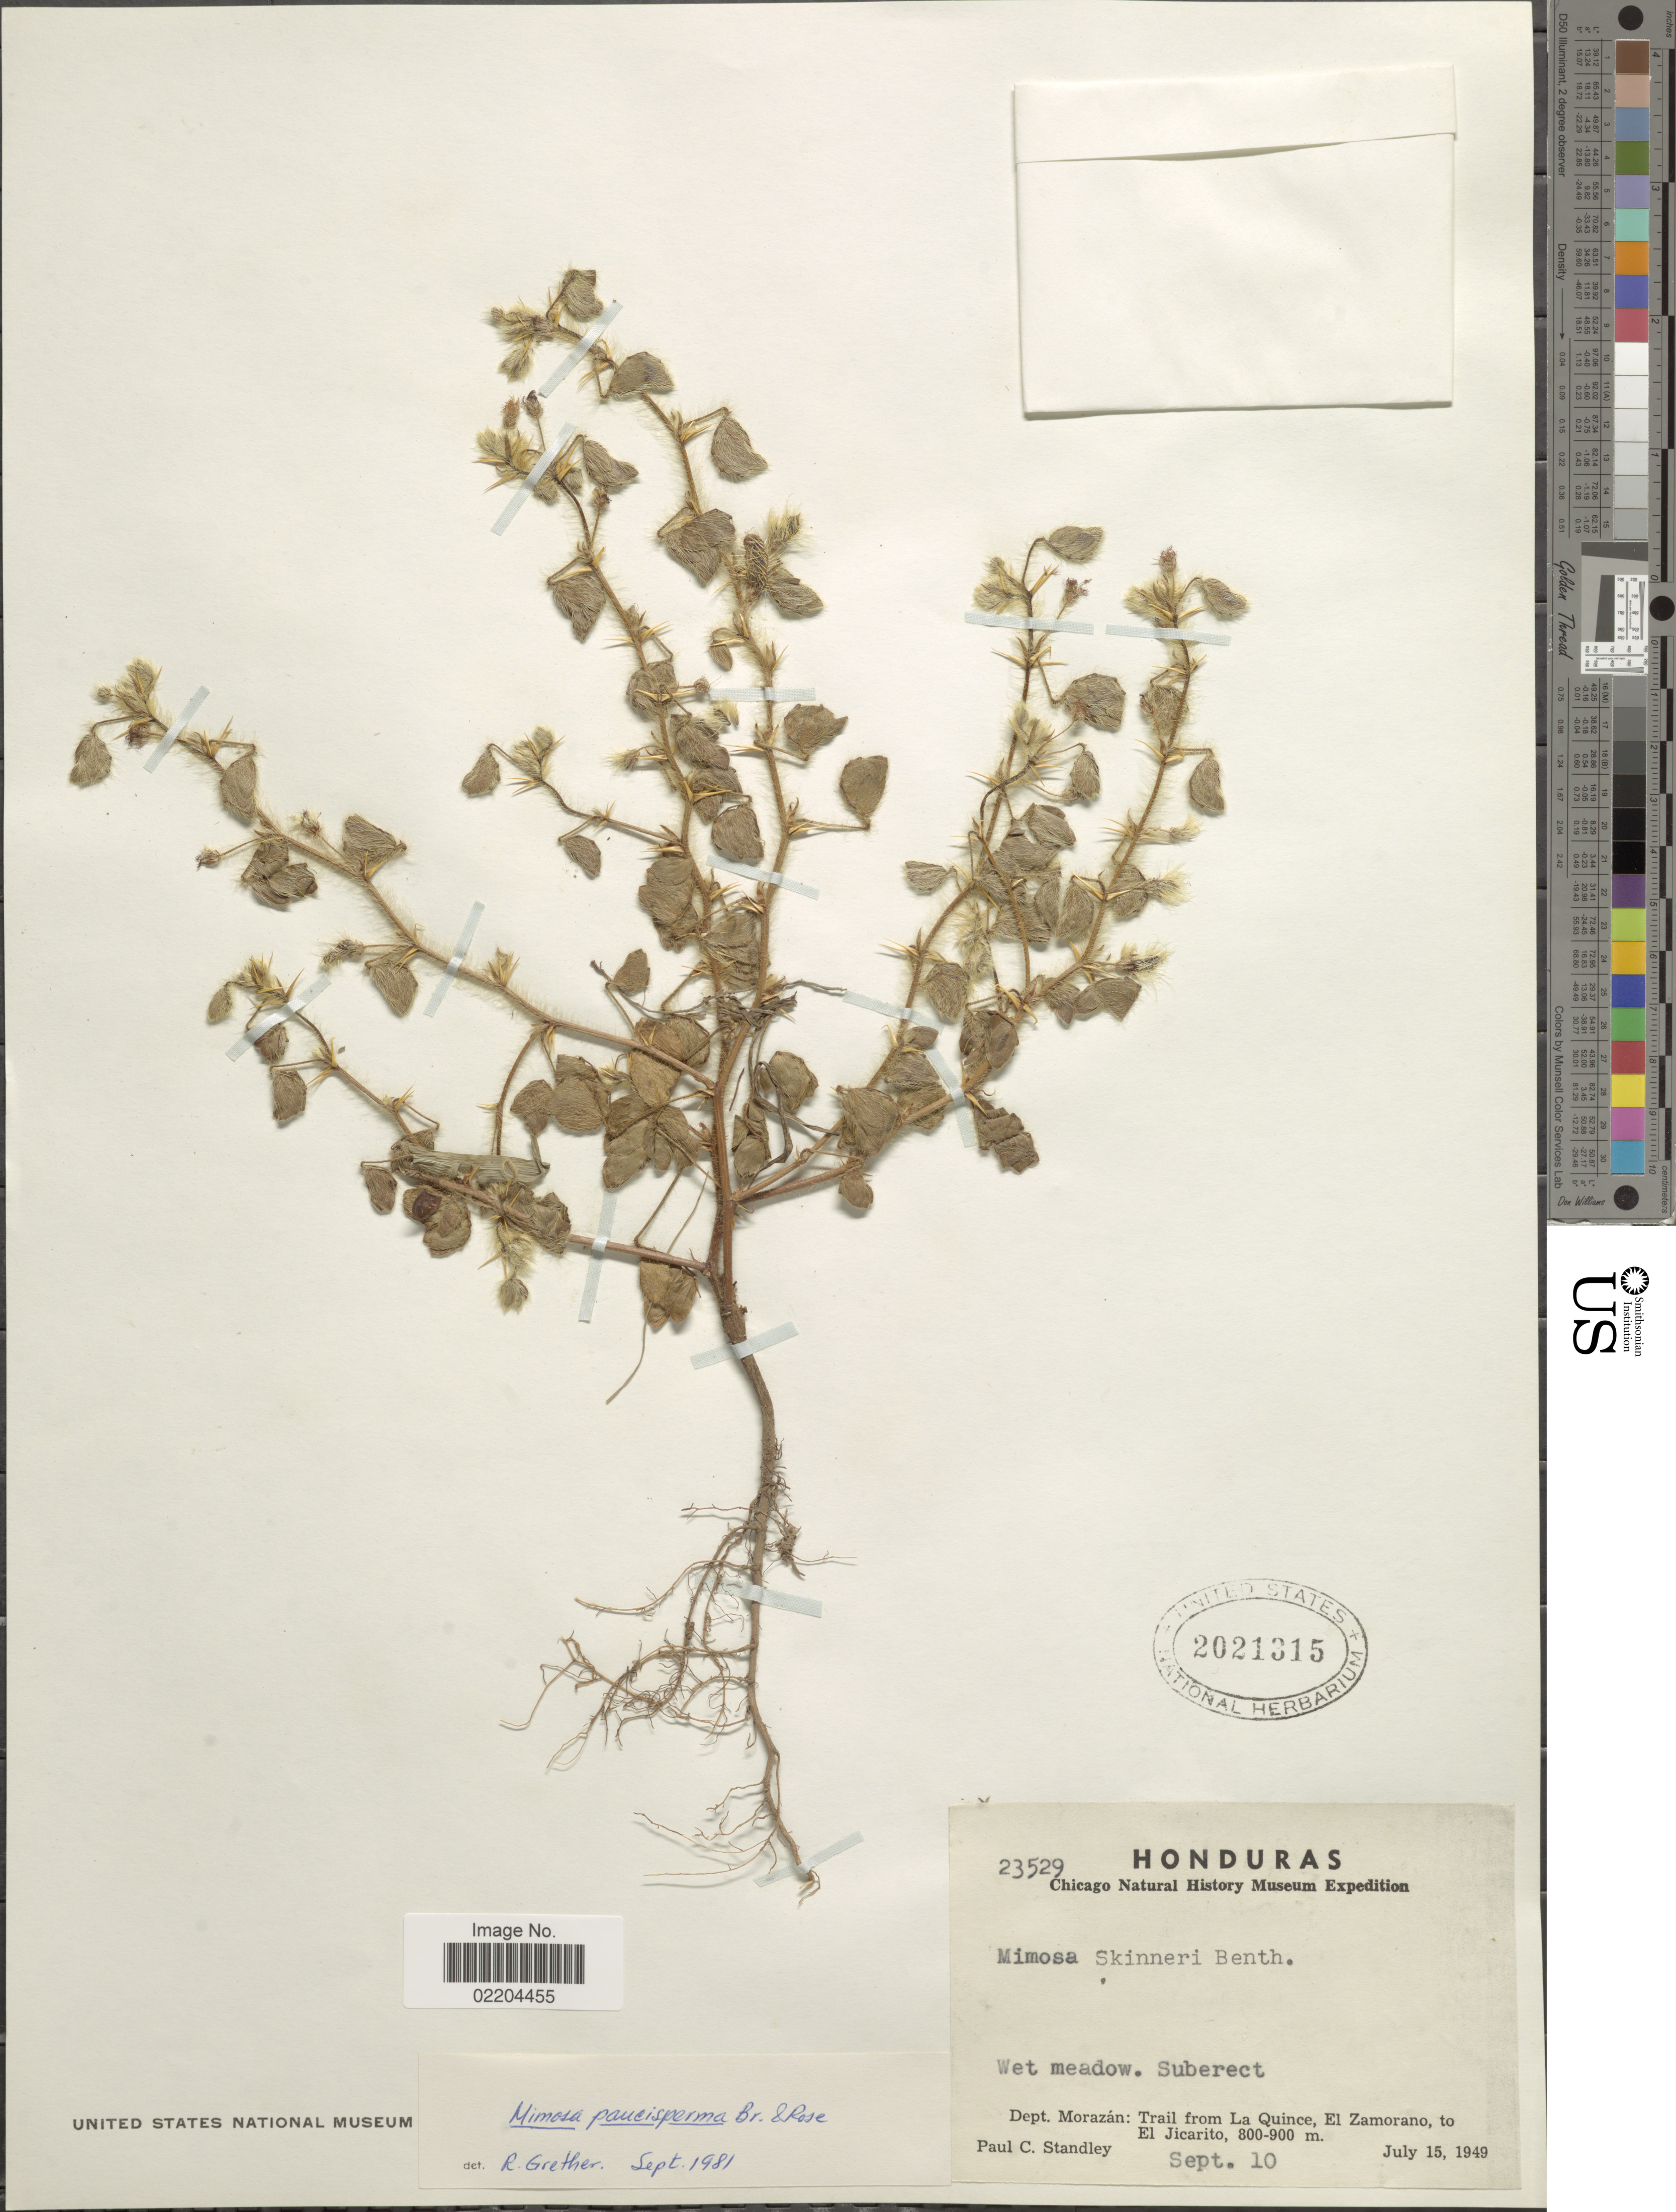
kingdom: Plantae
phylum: Tracheophyta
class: Magnoliopsida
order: Fabales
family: Fabaceae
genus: Mimosa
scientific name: Mimosa paucisperma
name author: Britton & Rose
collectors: P. C. Standley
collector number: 23529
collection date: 1949-07-15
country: Honduras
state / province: Fco. Morazán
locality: Dept. Morazan: Trail from La Quince, El Zamorano, to El Jicarito.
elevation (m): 800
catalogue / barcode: US 2021315